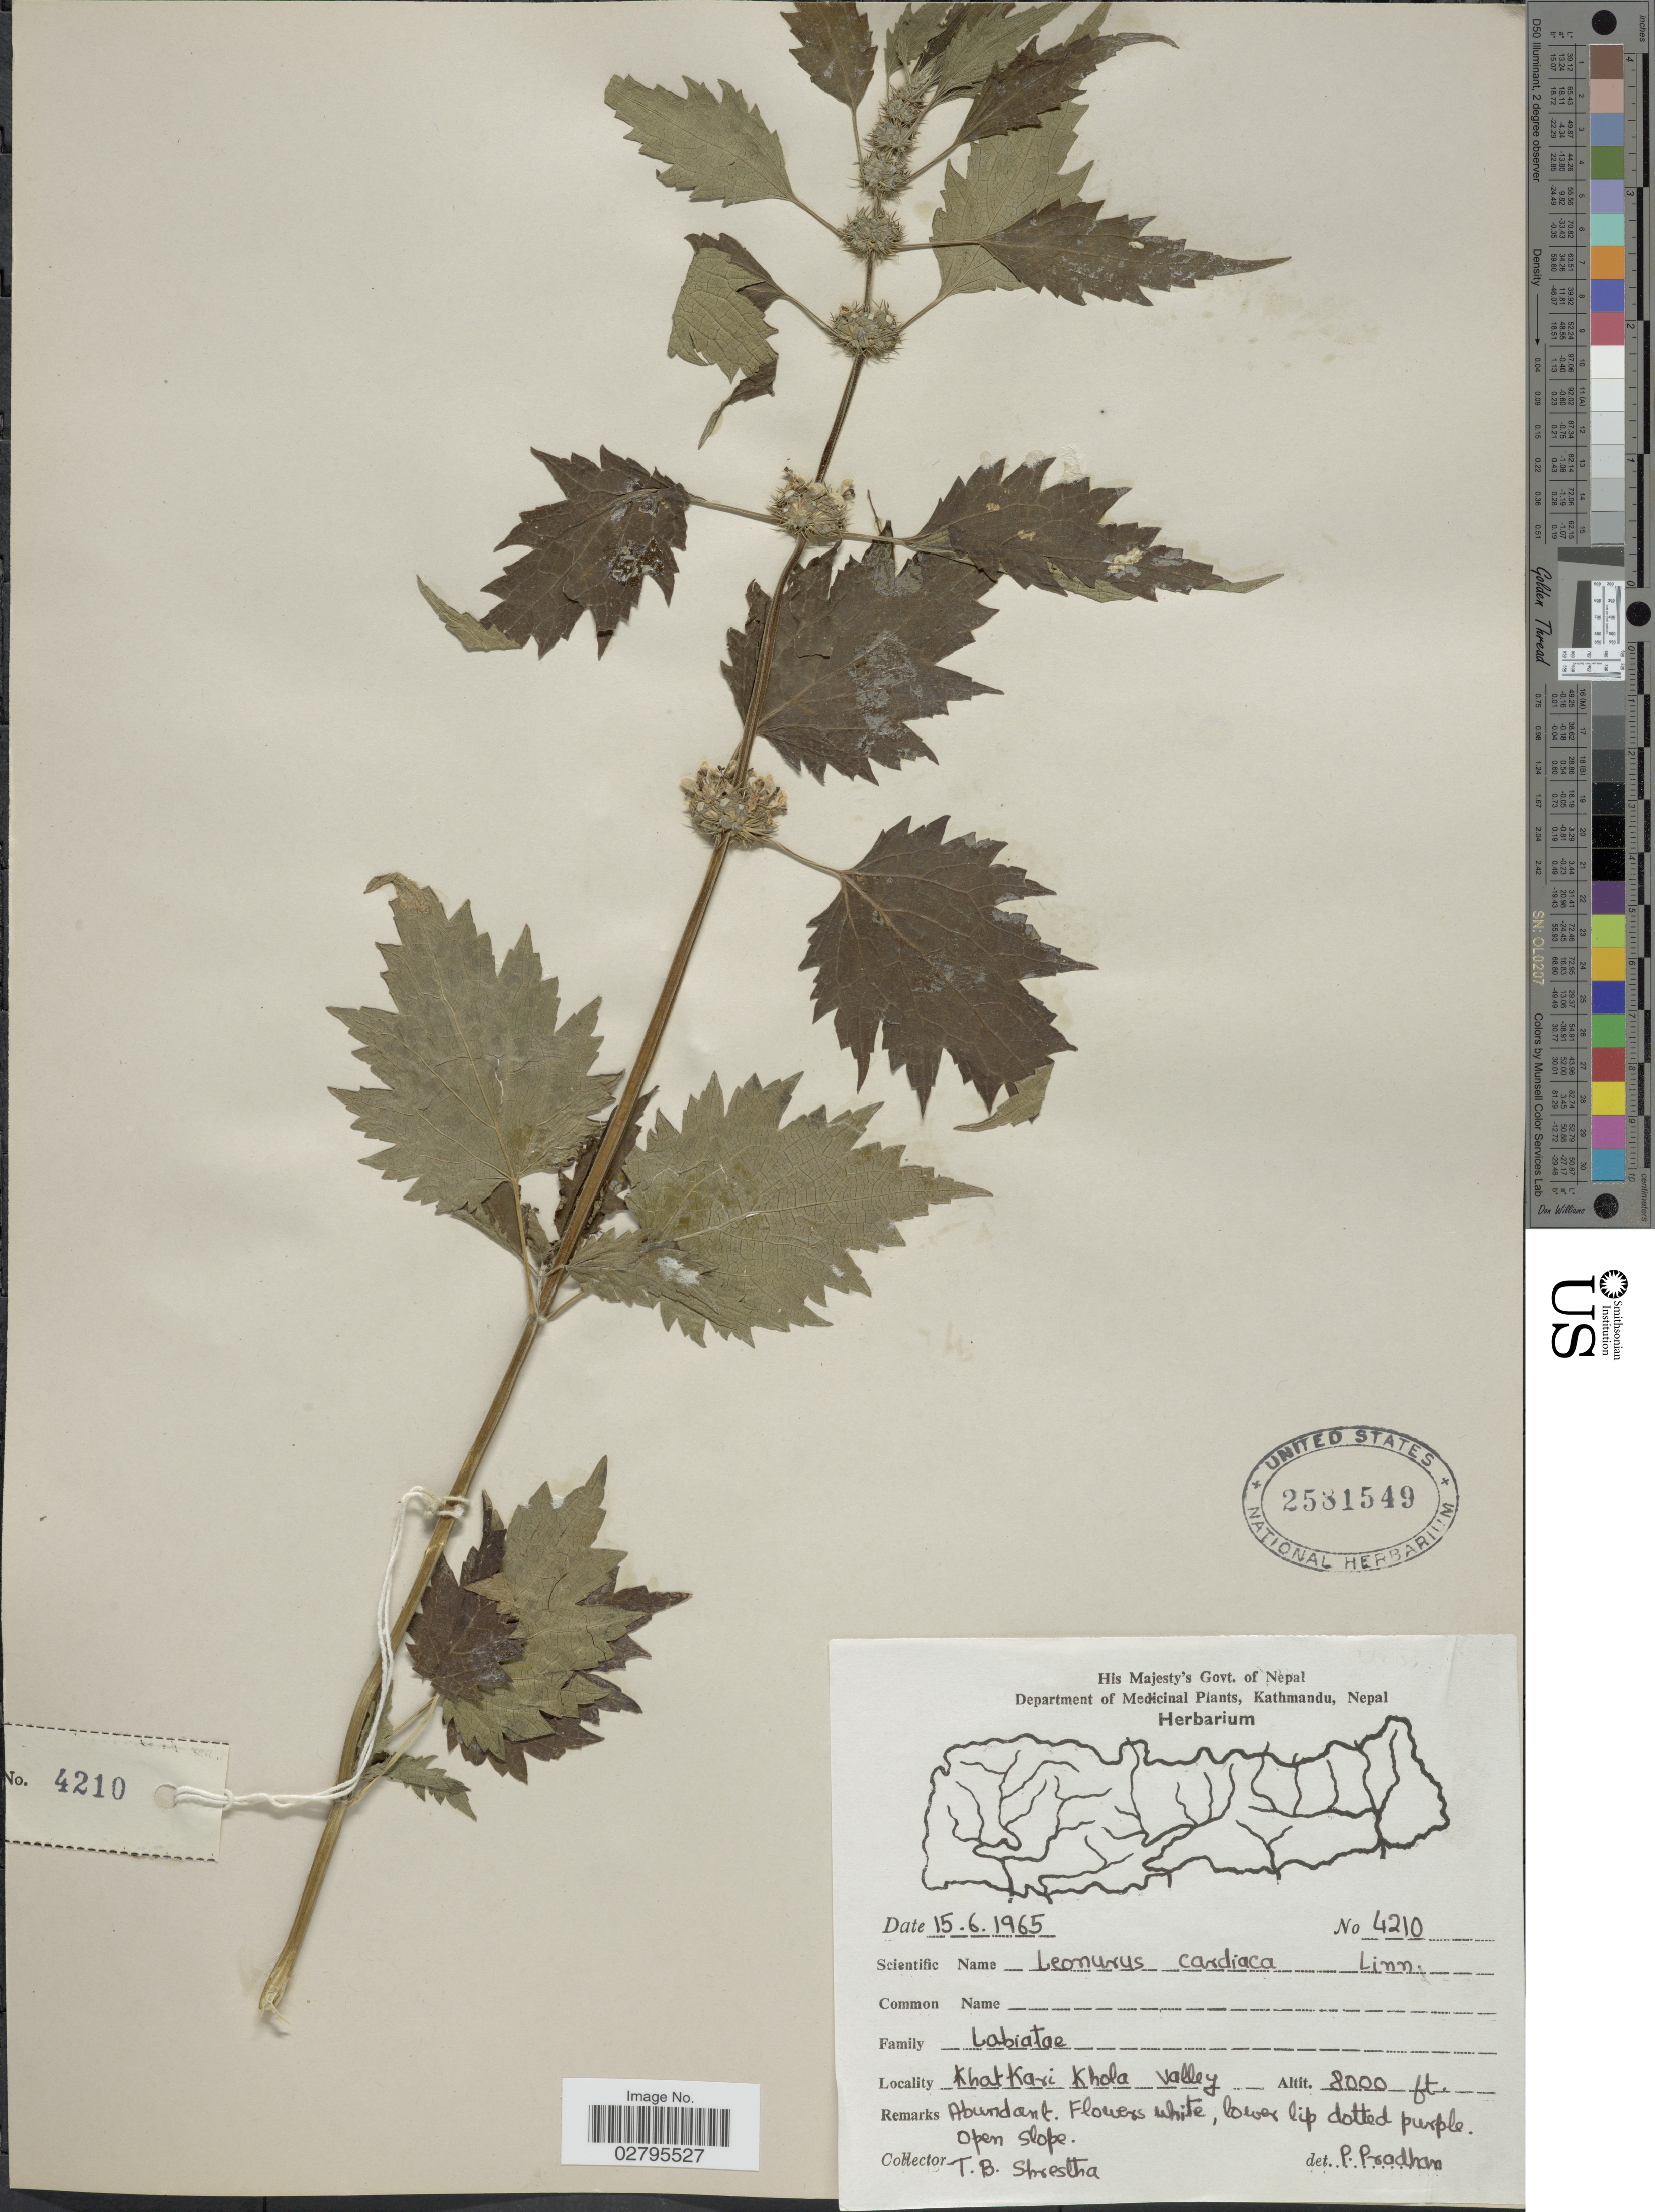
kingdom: Plantae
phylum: Tracheophyta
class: Magnoliopsida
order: Lamiales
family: Lamiaceae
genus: Leonurus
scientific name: Leonurus cardiaca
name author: L.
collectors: T. B. Shrestha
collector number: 4210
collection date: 1965-06-15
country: Nepal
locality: Khatkari Khola Valley.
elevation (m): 2438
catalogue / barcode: US 2581549